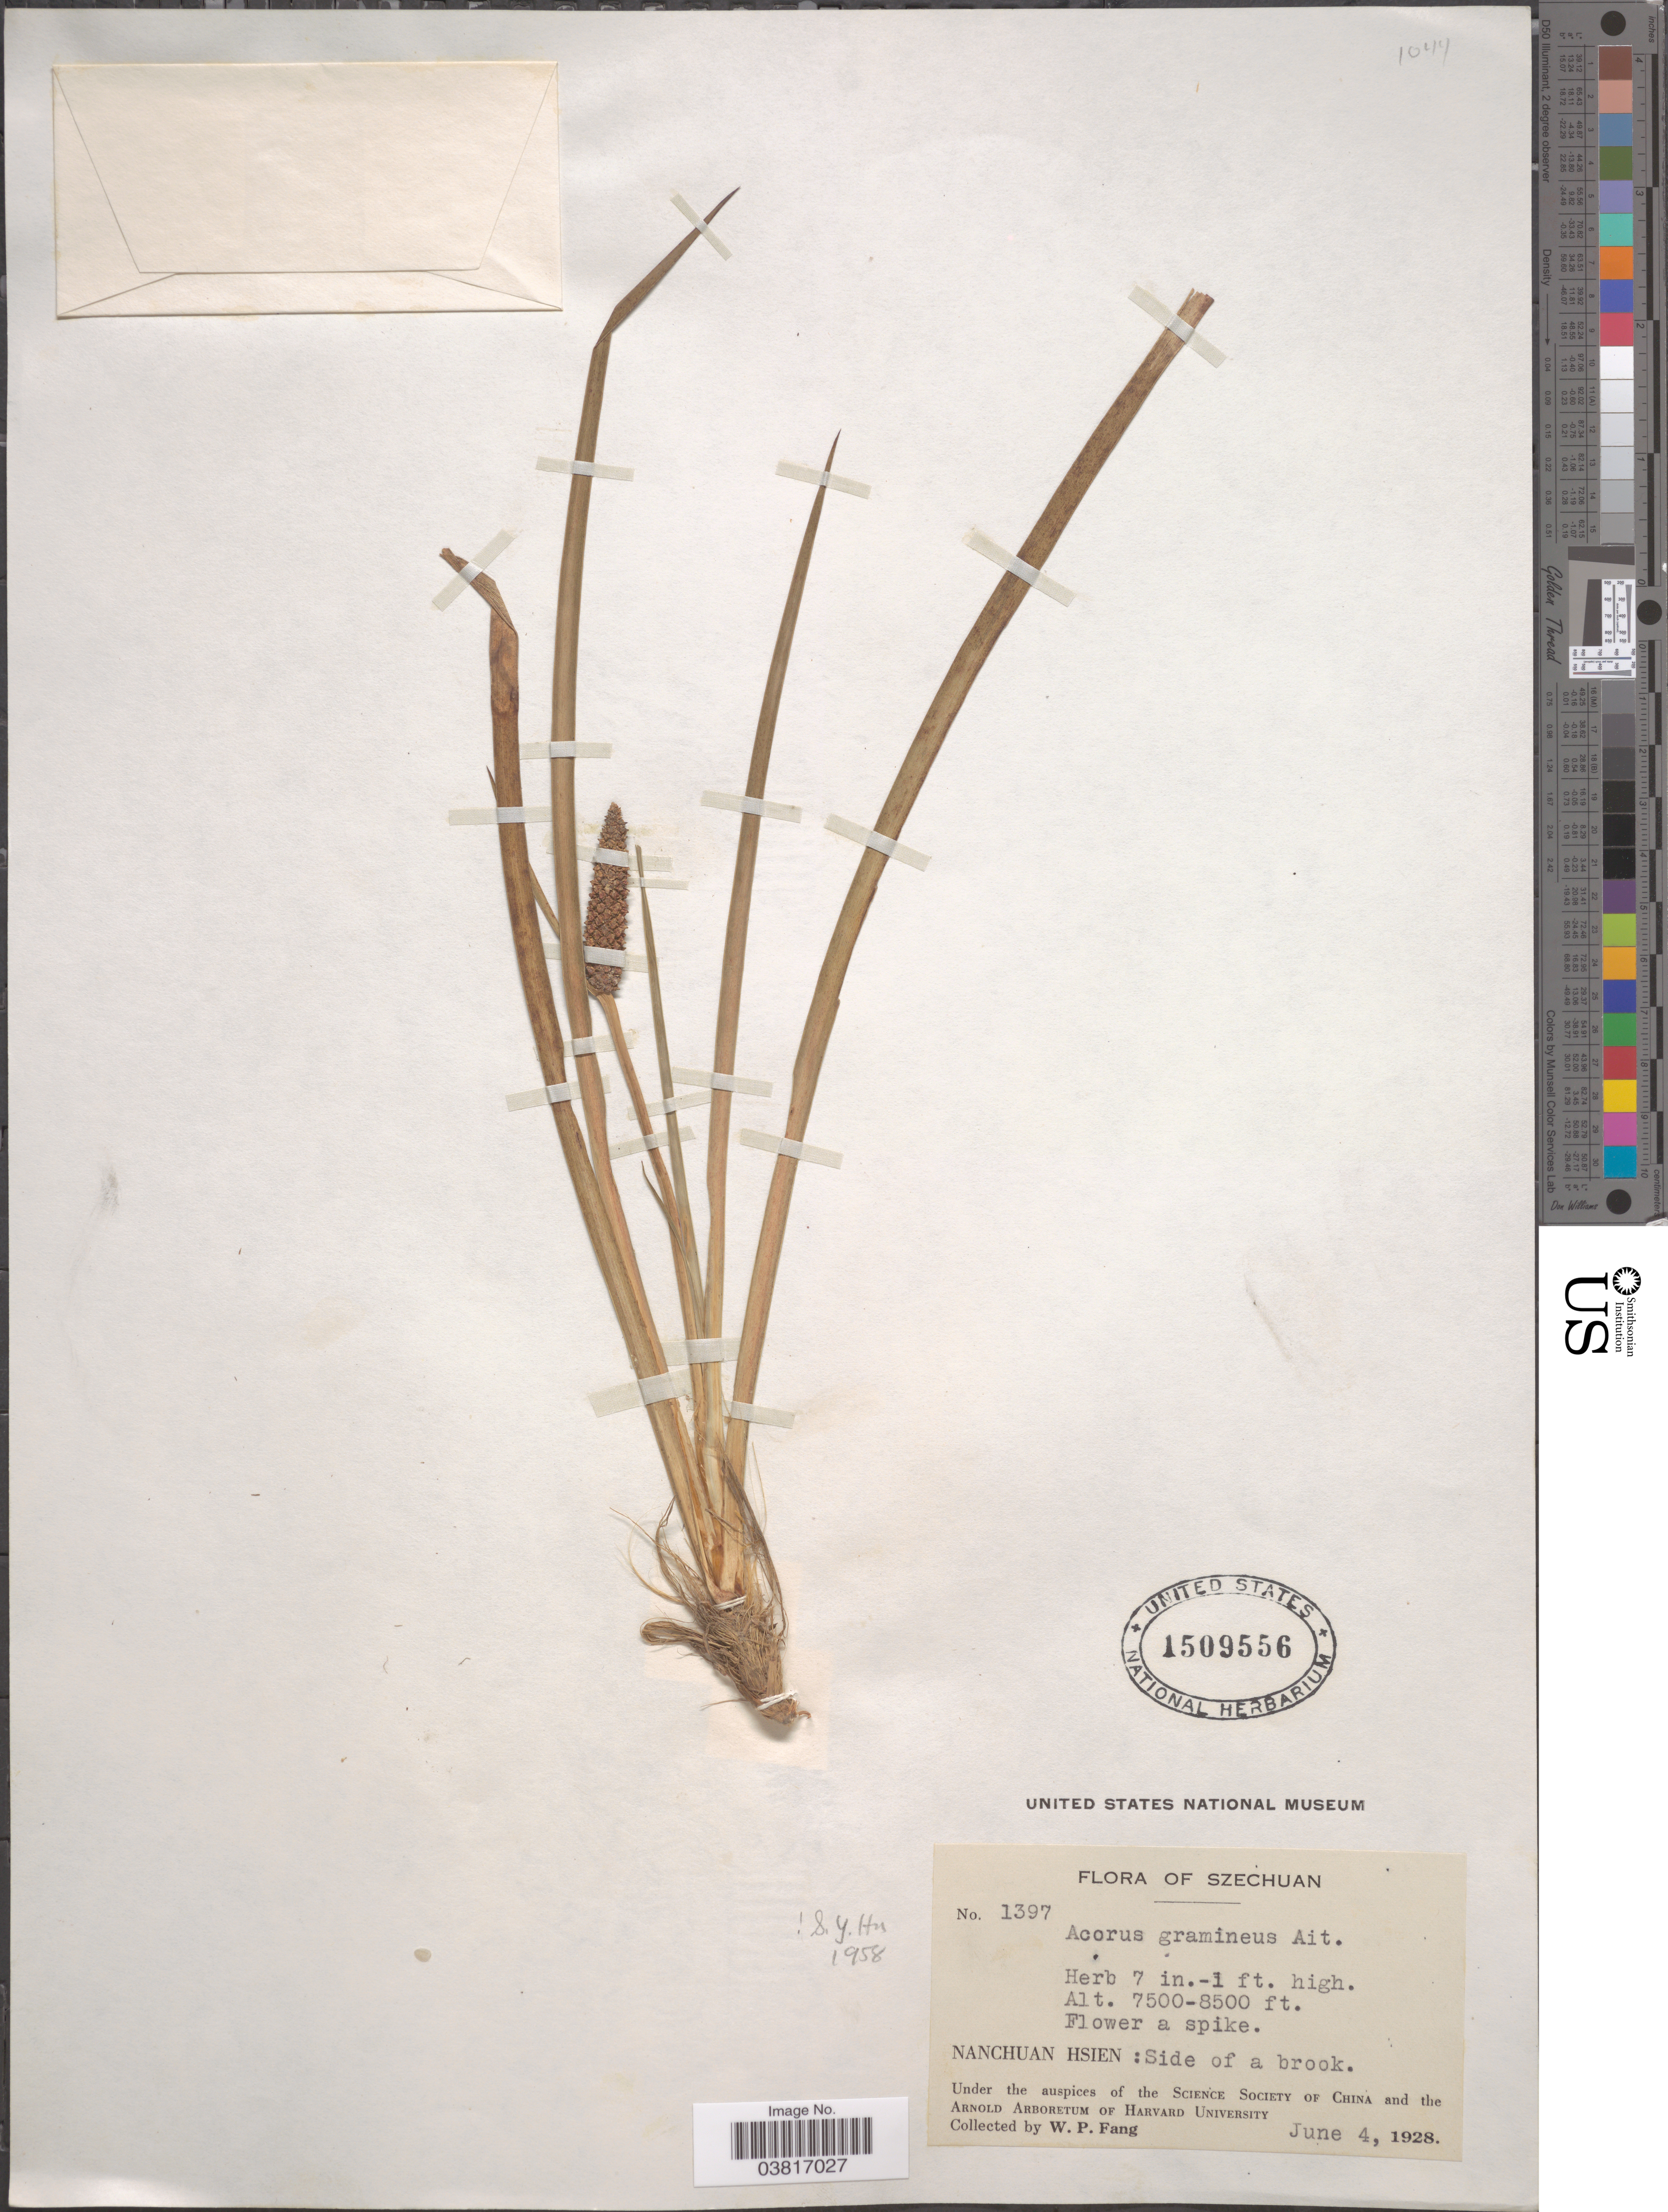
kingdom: Plantae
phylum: Tracheophyta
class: Liliopsida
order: Acorales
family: Acoraceae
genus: Acorus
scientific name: Acorus gramineus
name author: Sol. ex Aiton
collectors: W. P. Fang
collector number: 1397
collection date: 1928-06-04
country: China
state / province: Sichuan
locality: Szechuan. Nanchuan Hsien: Side of a brook.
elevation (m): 2286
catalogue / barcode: US 1509556